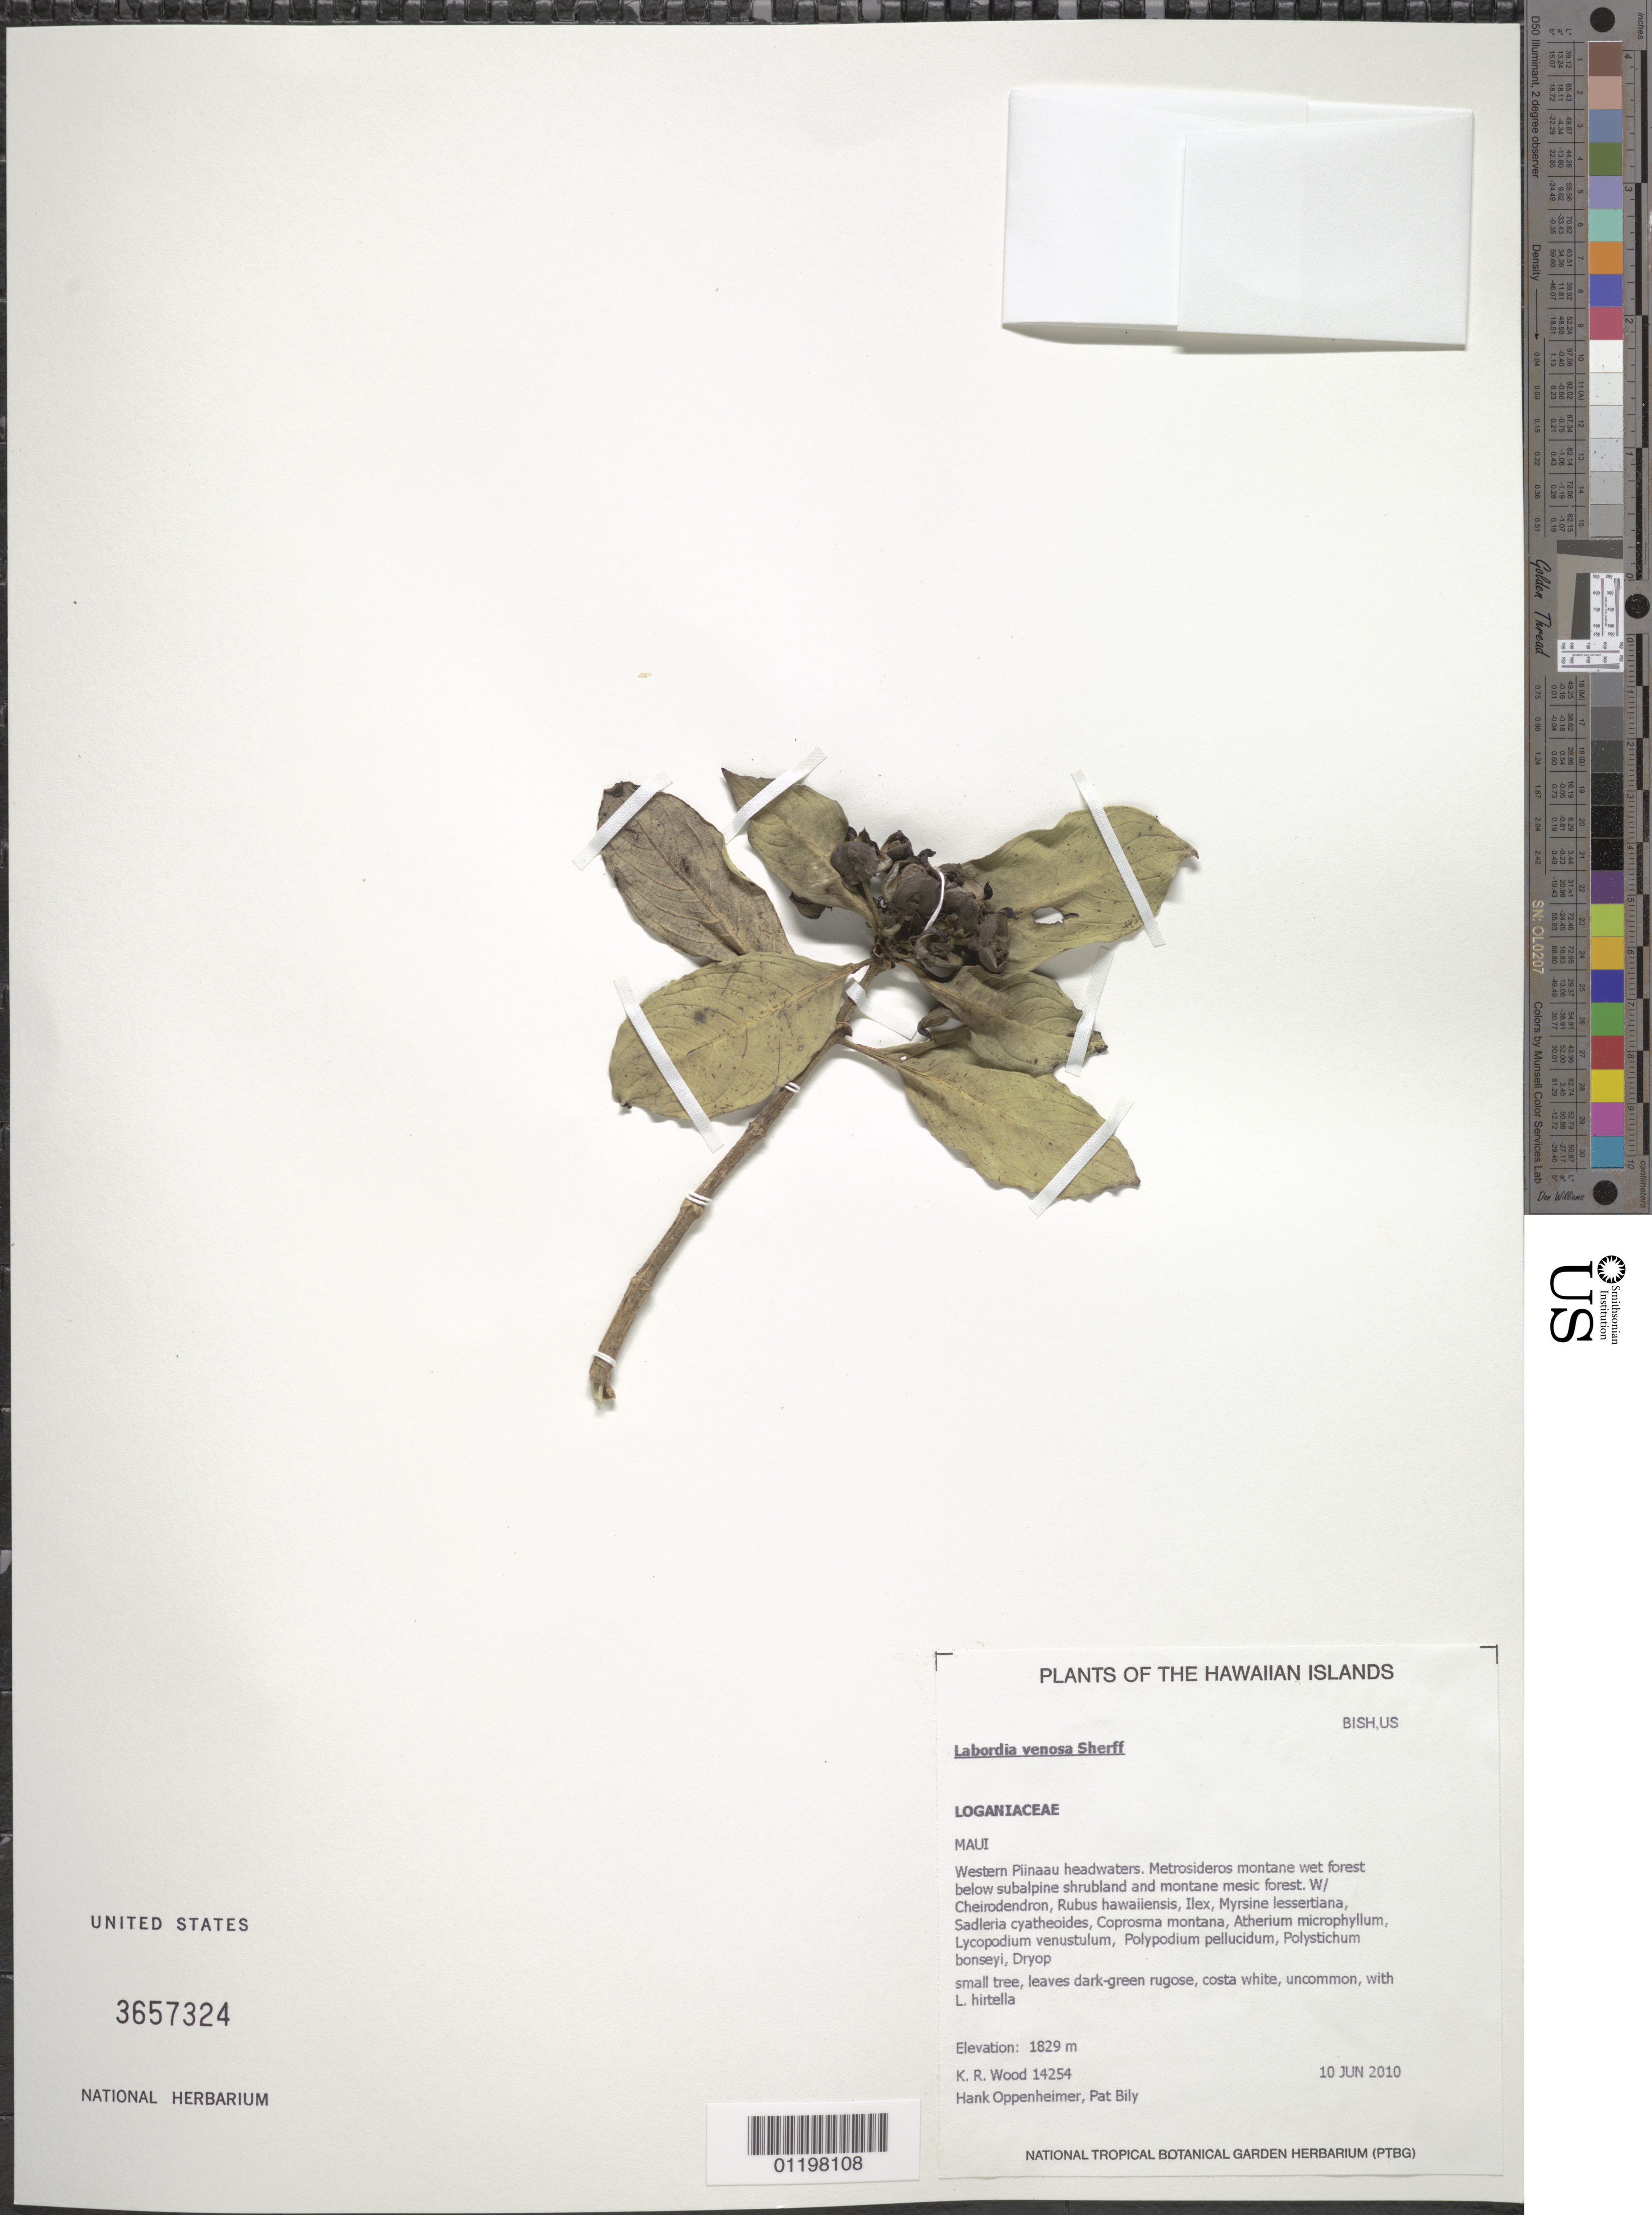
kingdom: Plantae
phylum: Tracheophyta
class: Magnoliopsida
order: Gentianales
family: Loganiaceae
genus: Geniostoma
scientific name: Geniostoma venosum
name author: (Sherff) Byng & Christenh.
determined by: Wagner, W. L., (BOT), Smithsonian Institution - National Museum of Natural History (UNITED STATES)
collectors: K. R. Wood, H. L. Oppenheimer & P. Bily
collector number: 14254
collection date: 2010-06-10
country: United States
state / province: Hawaii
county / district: Maui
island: Maui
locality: Western Piinaau headwaters.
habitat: Montane mesic forest.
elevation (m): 1829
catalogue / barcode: US 3657324